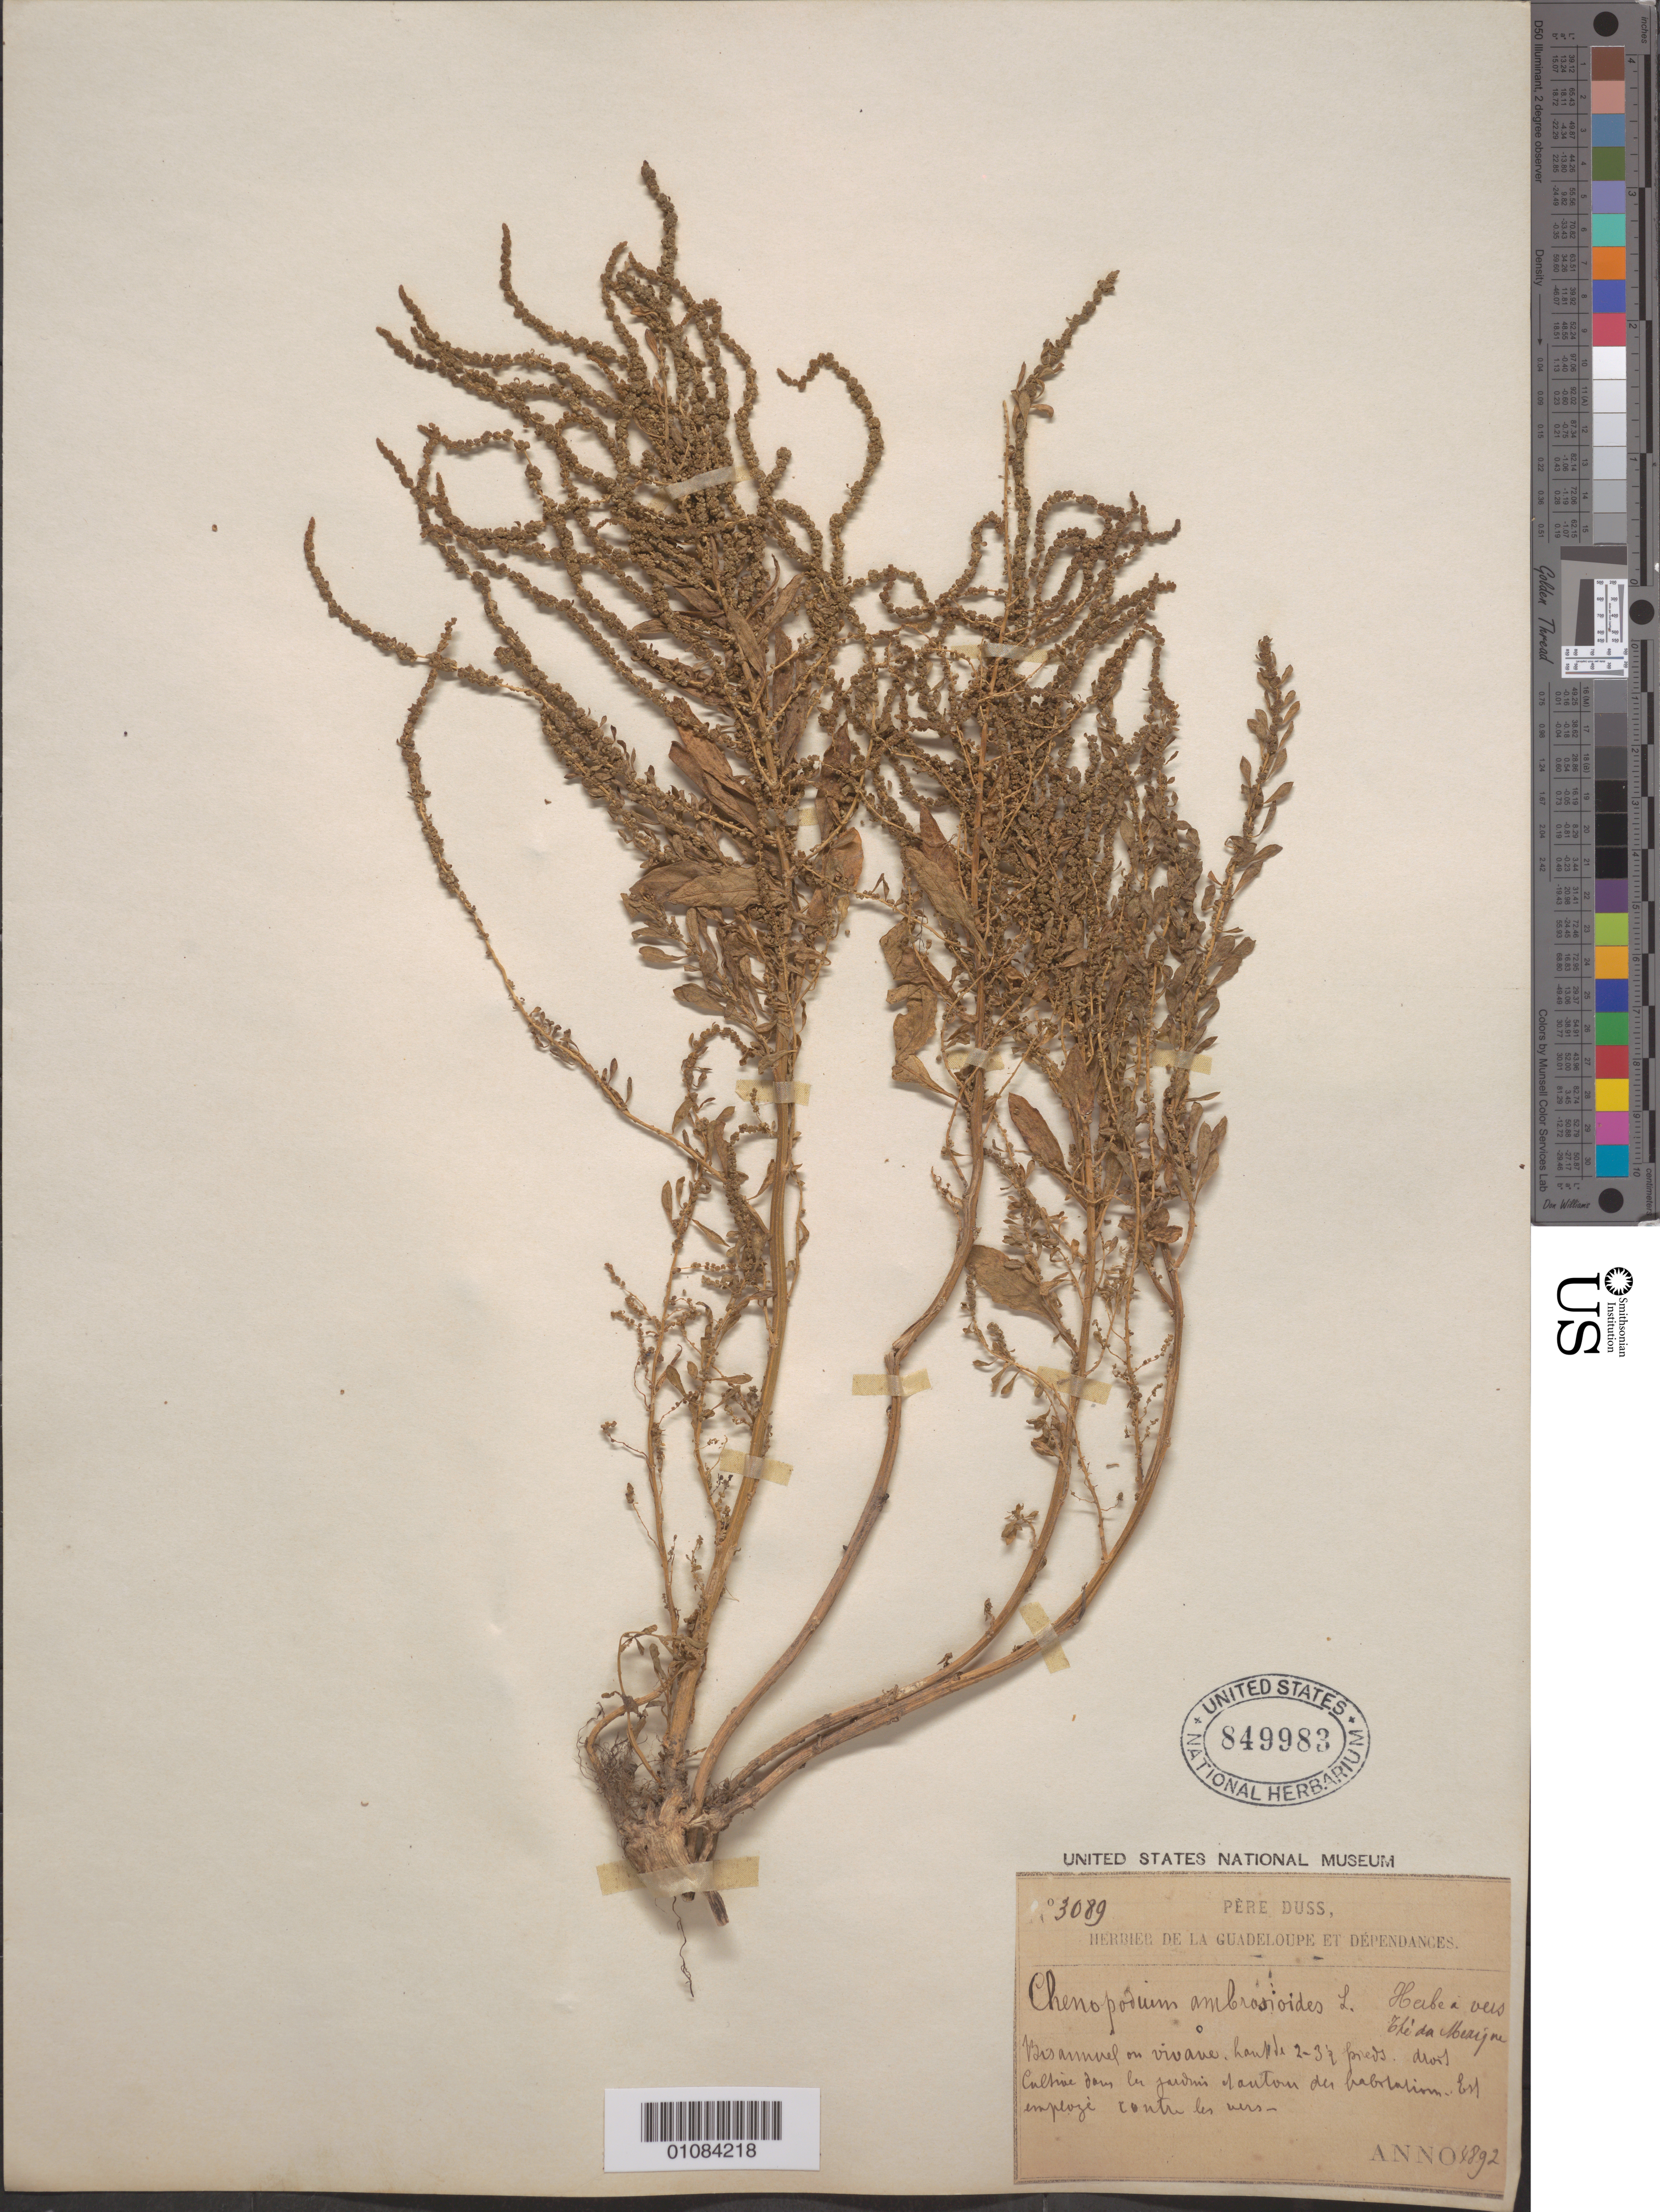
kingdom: Plantae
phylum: Tracheophyta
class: Magnoliopsida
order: Caryophyllales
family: Amaranthaceae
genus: Chenopodium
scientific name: Chenopodium ambrosioides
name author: L.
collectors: Père Duss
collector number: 3089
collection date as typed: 1892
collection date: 1892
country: Guadeloupe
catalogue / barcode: US 849983